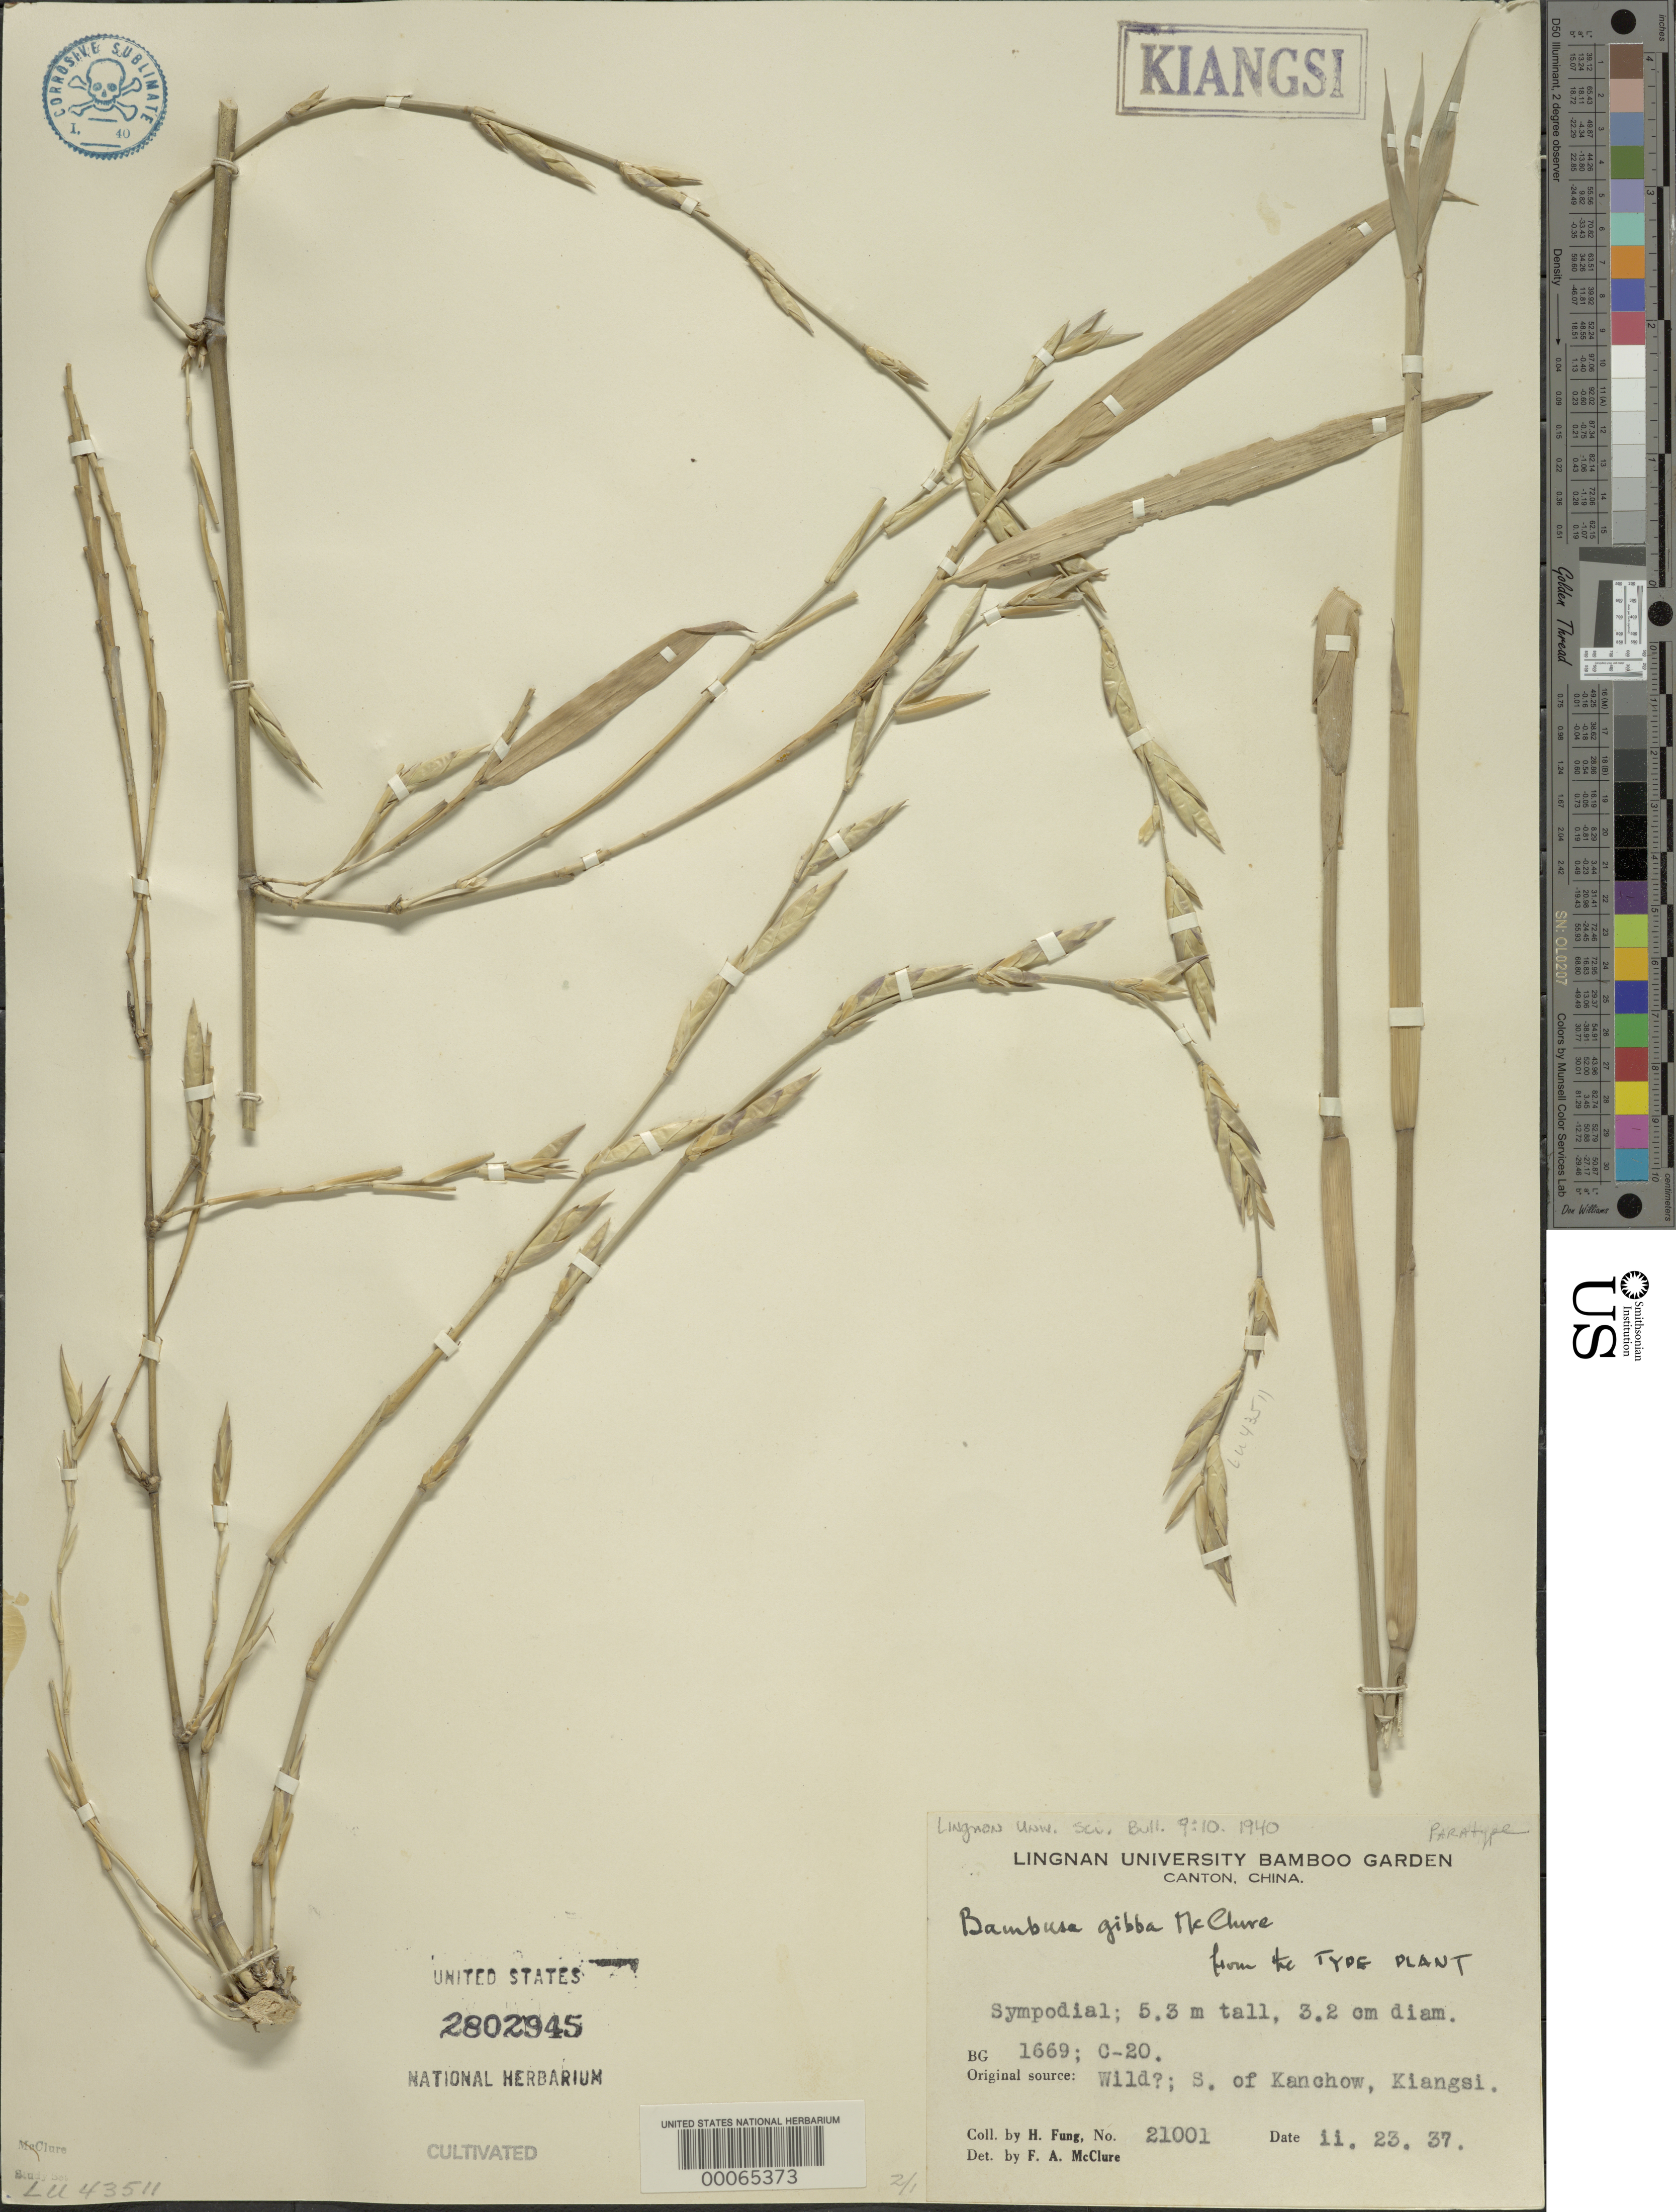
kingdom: Plantae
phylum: Tracheophyta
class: Liliopsida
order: Poales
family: Poaceae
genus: Bambusa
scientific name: Bambusa gibba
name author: McClure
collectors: H. L. Fung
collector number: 21001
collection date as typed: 23 Feb 1937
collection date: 1937-02-23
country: China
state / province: Jiangxi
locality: S of kanchow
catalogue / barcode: US 2802945